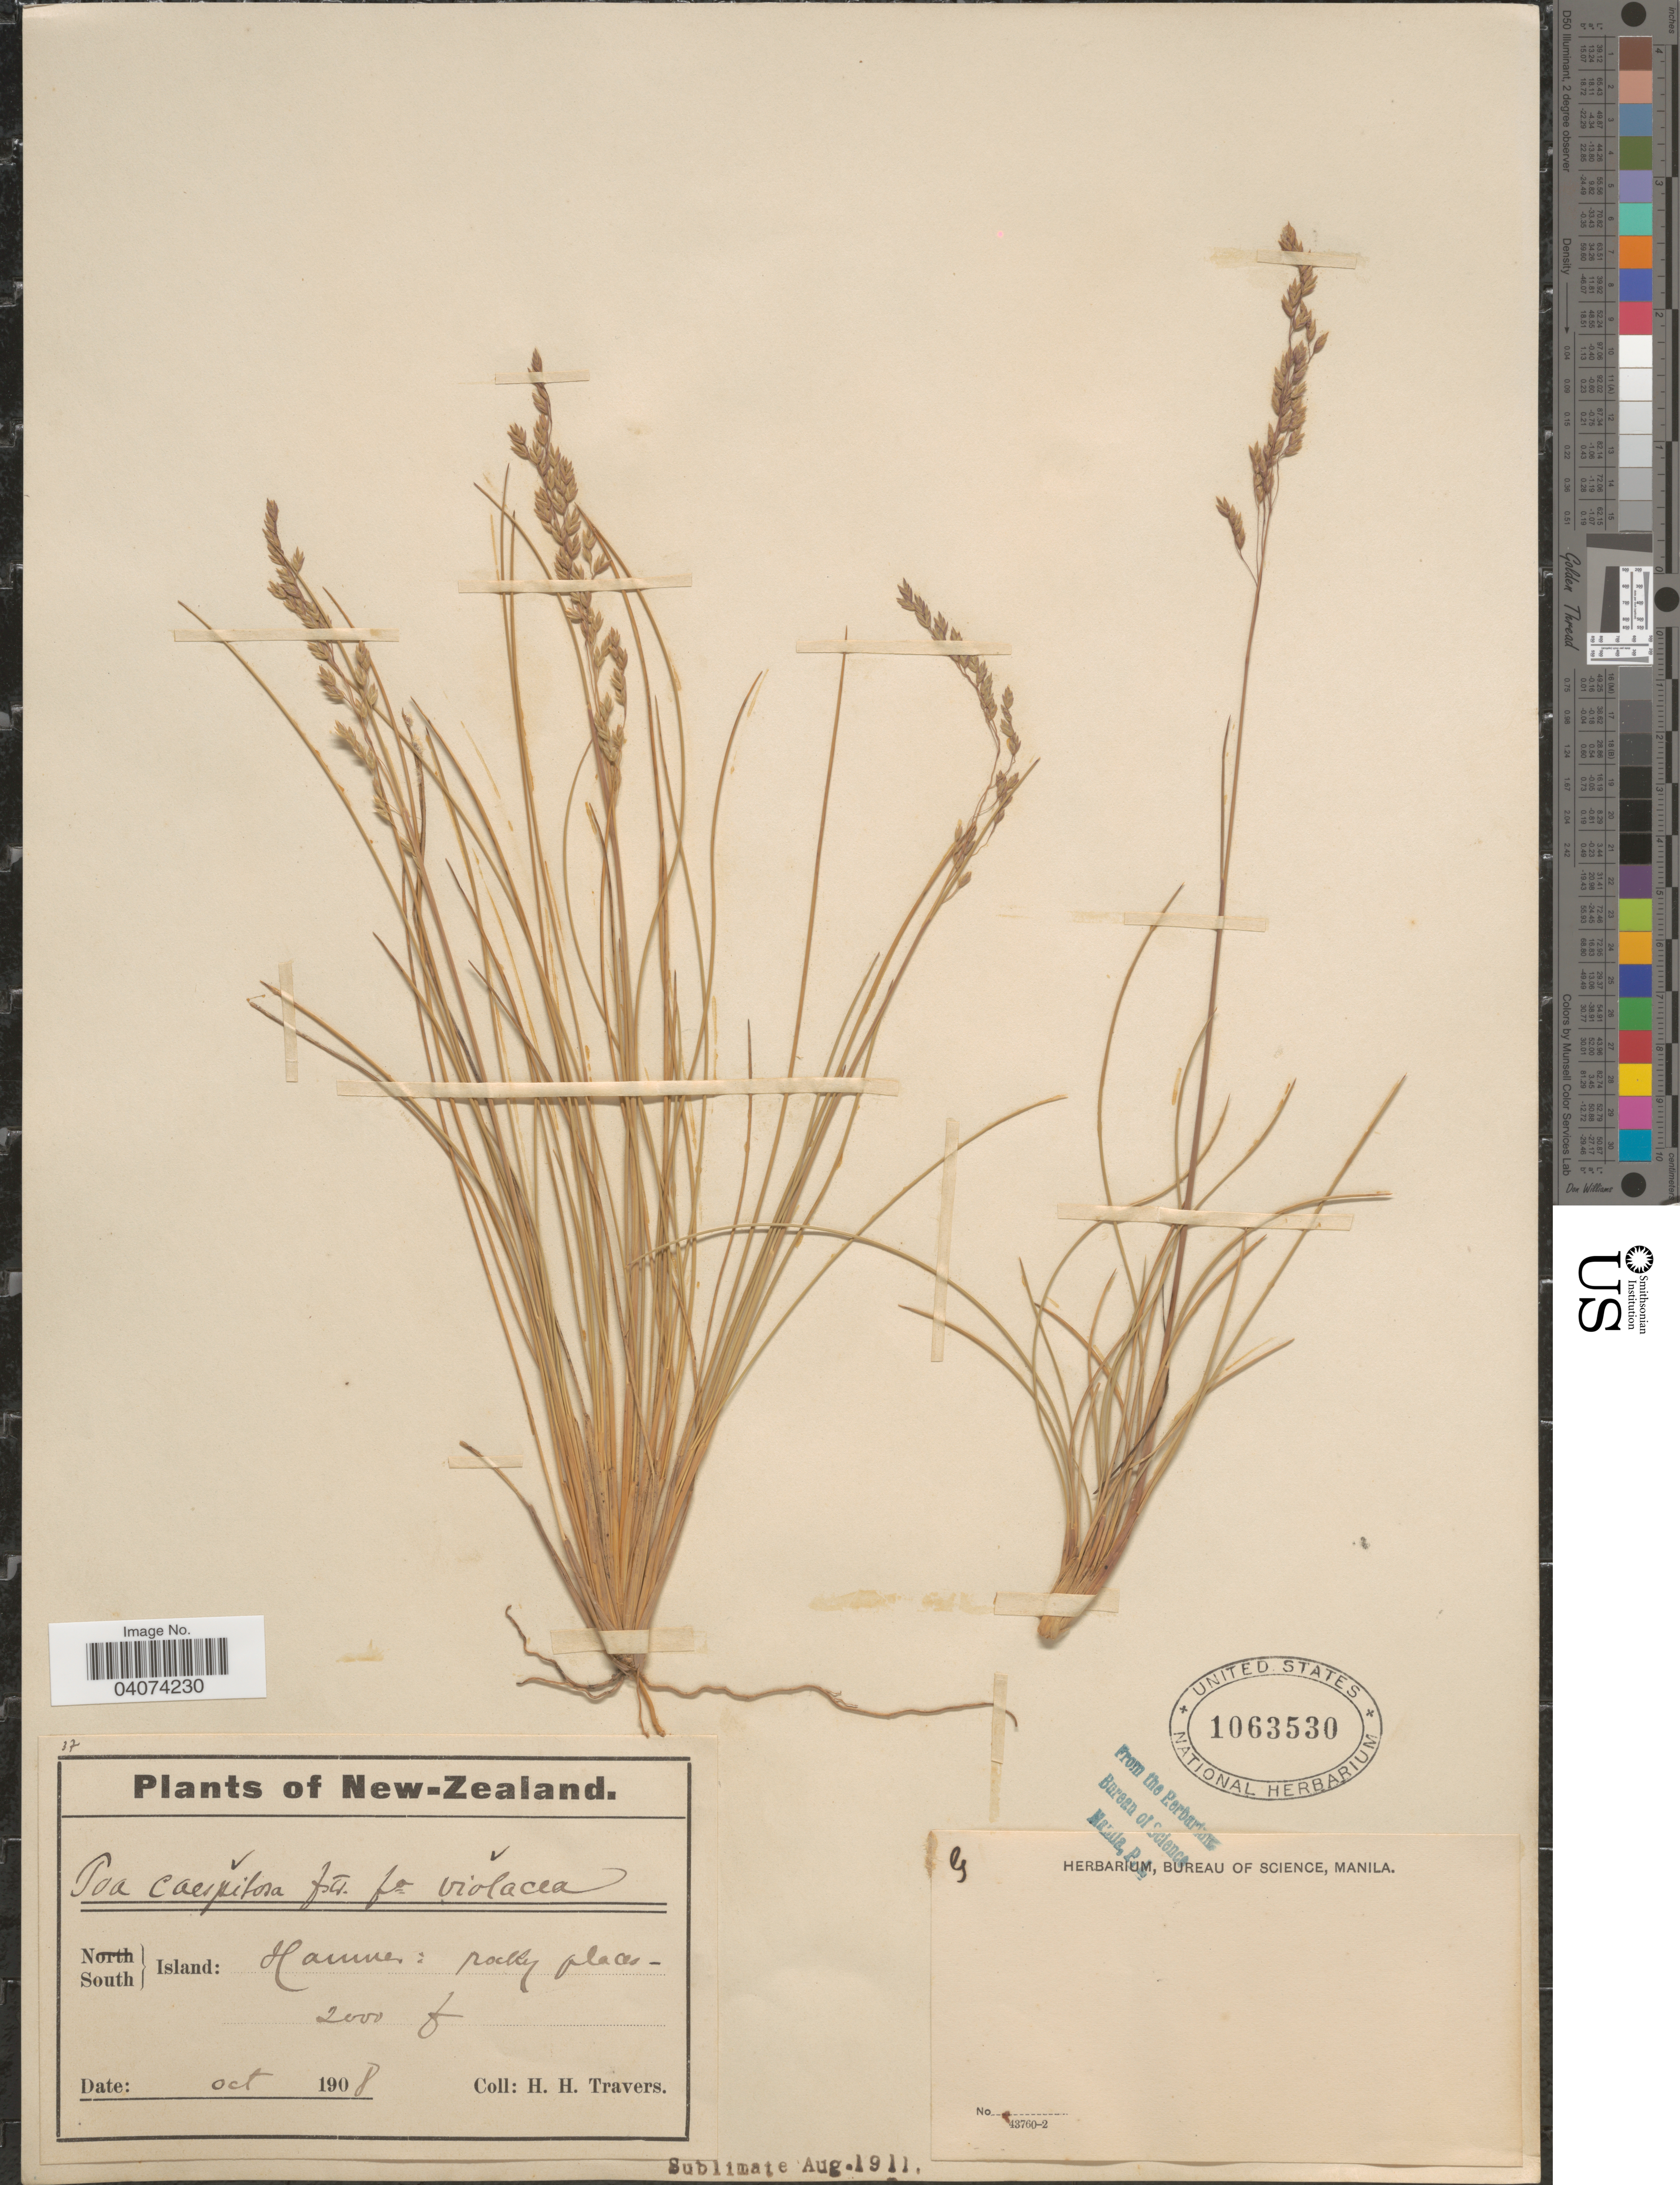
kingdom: Plantae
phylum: Tracheophyta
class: Liliopsida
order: Poales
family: Poaceae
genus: Poa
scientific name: Poa cita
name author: Edgar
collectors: H. Travers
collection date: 1908-10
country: New Zealand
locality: South Island: Hanmer.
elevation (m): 610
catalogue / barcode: US 1063530